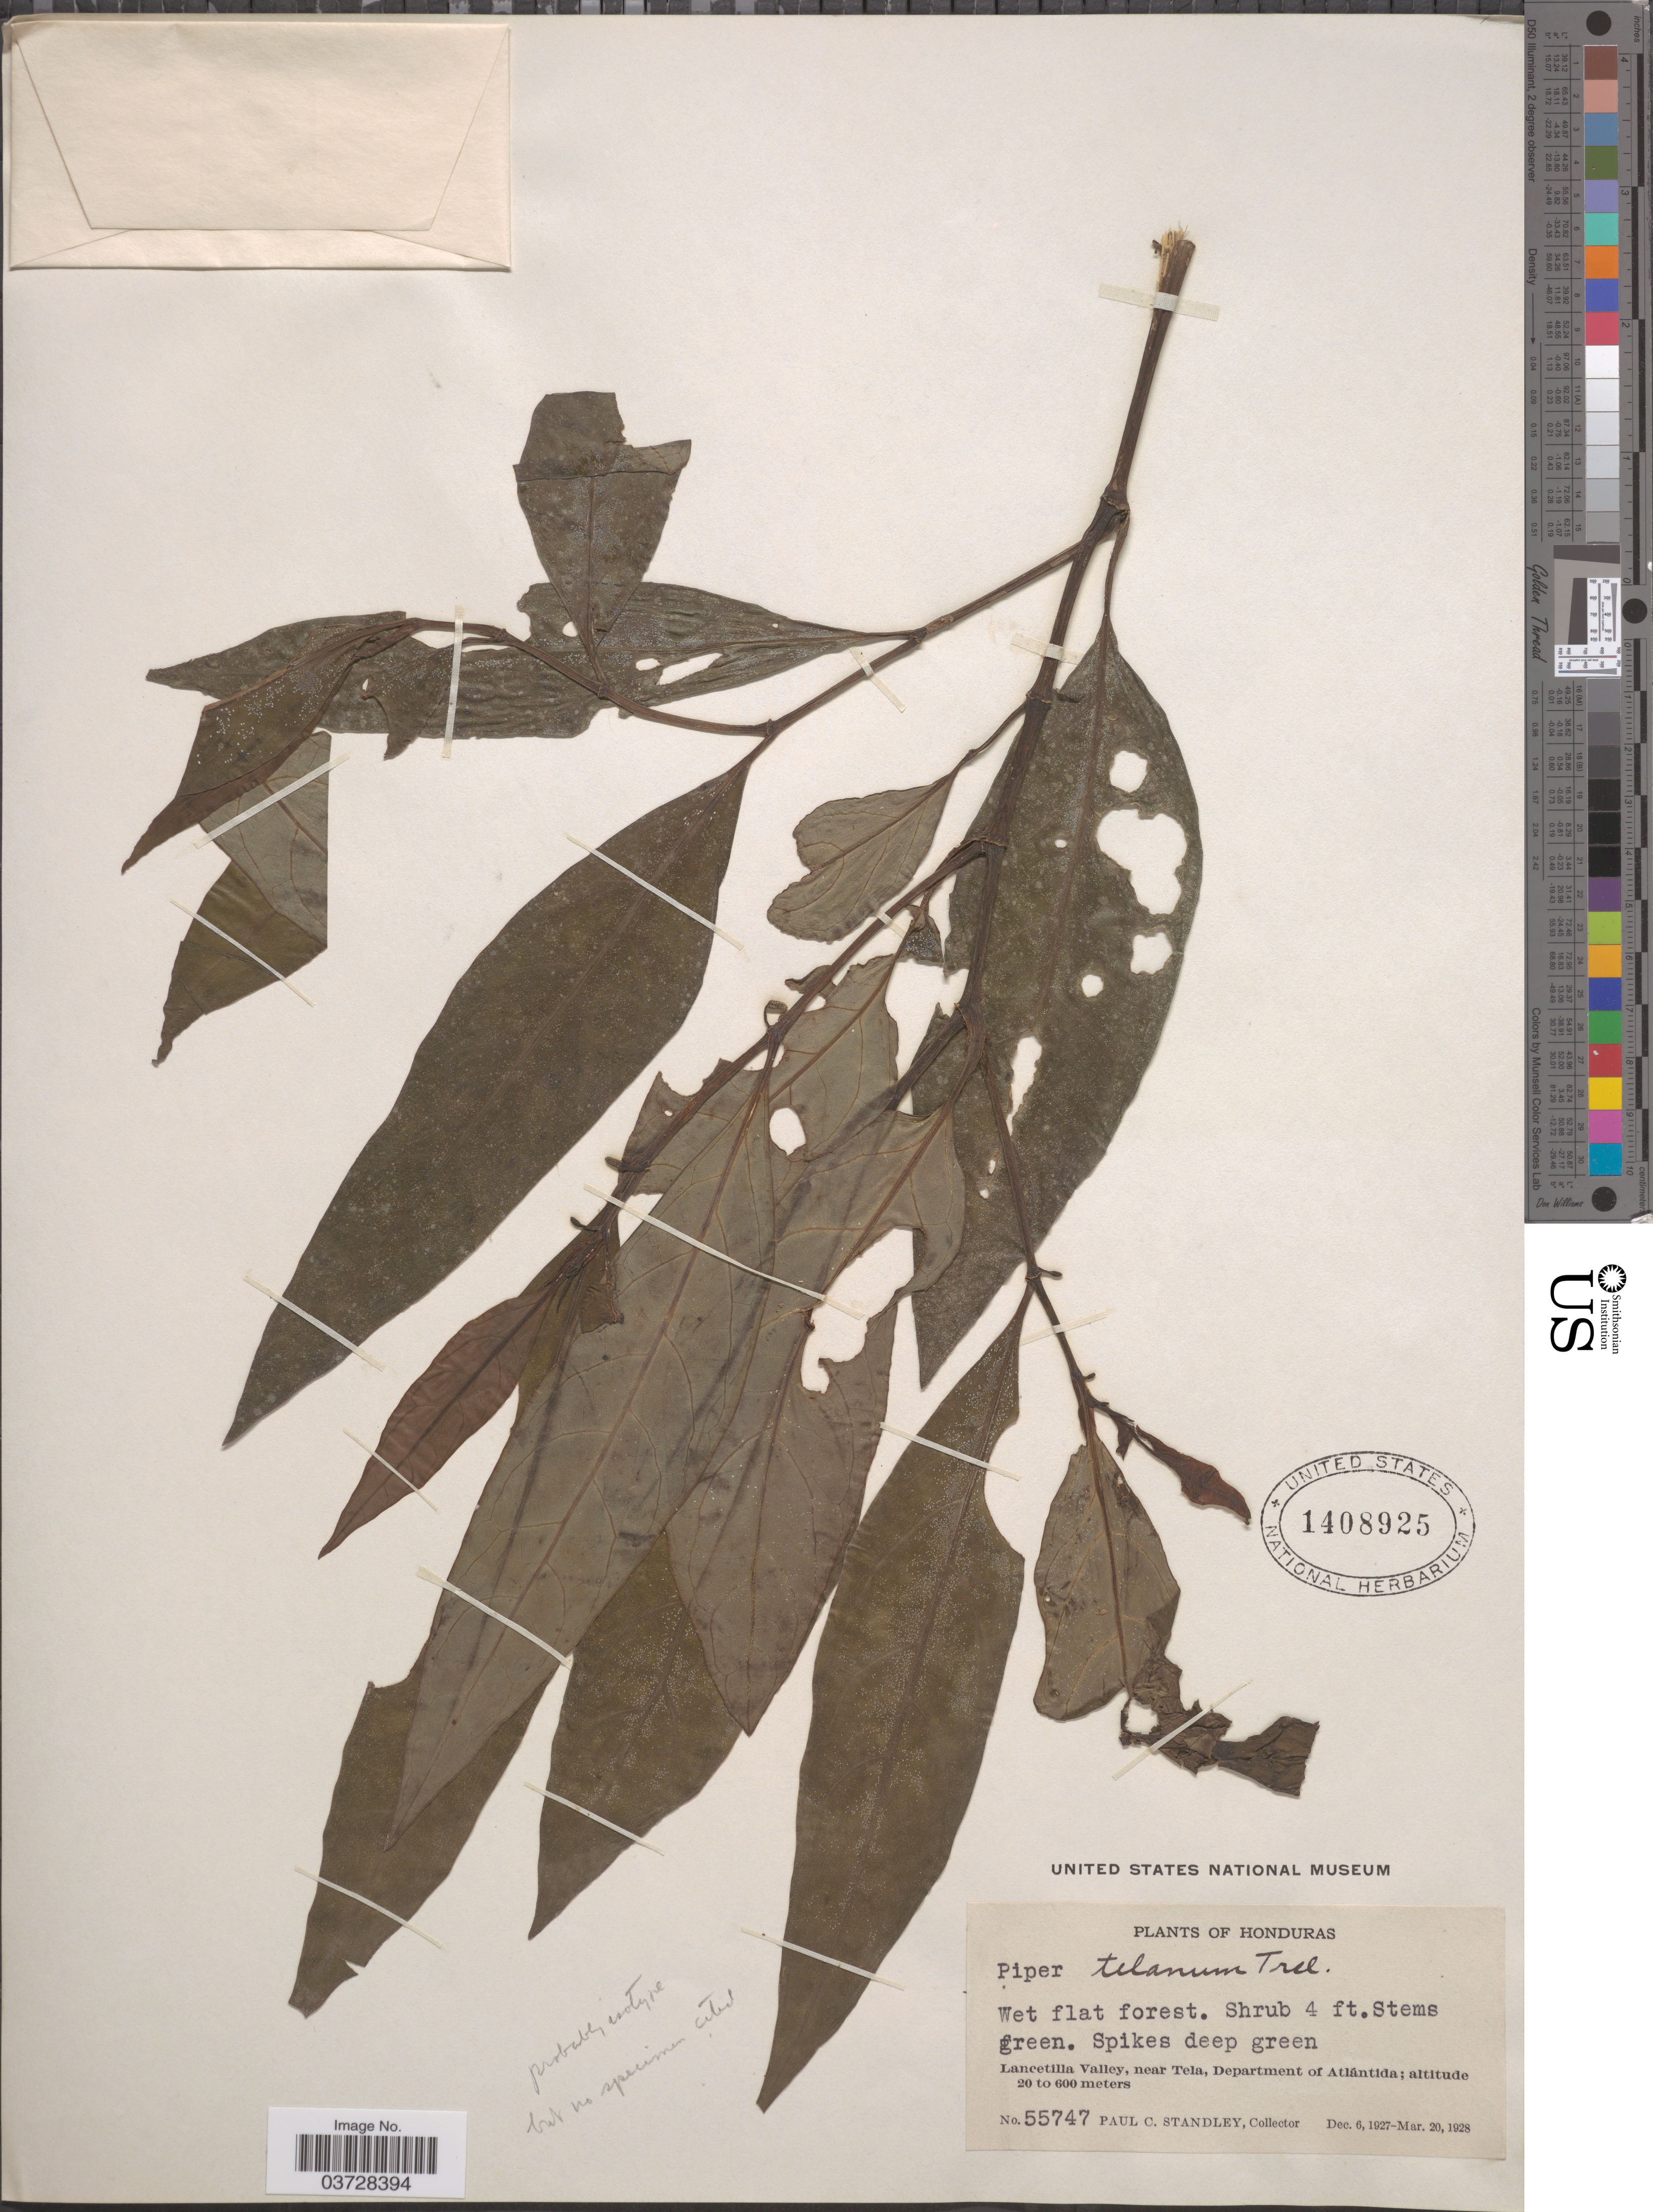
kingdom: Plantae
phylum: Tracheophyta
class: Magnoliopsida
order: Piperales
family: Piperaceae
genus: Piper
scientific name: Piper telanum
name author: Trel. in Standl.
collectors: P. C. Standley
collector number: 55747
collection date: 1927-12-06/1928-03-20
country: Honduras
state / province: Atlantida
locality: Lancetilla Valley, near Tela, Department of Atlántida.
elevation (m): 20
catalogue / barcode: US 1408925